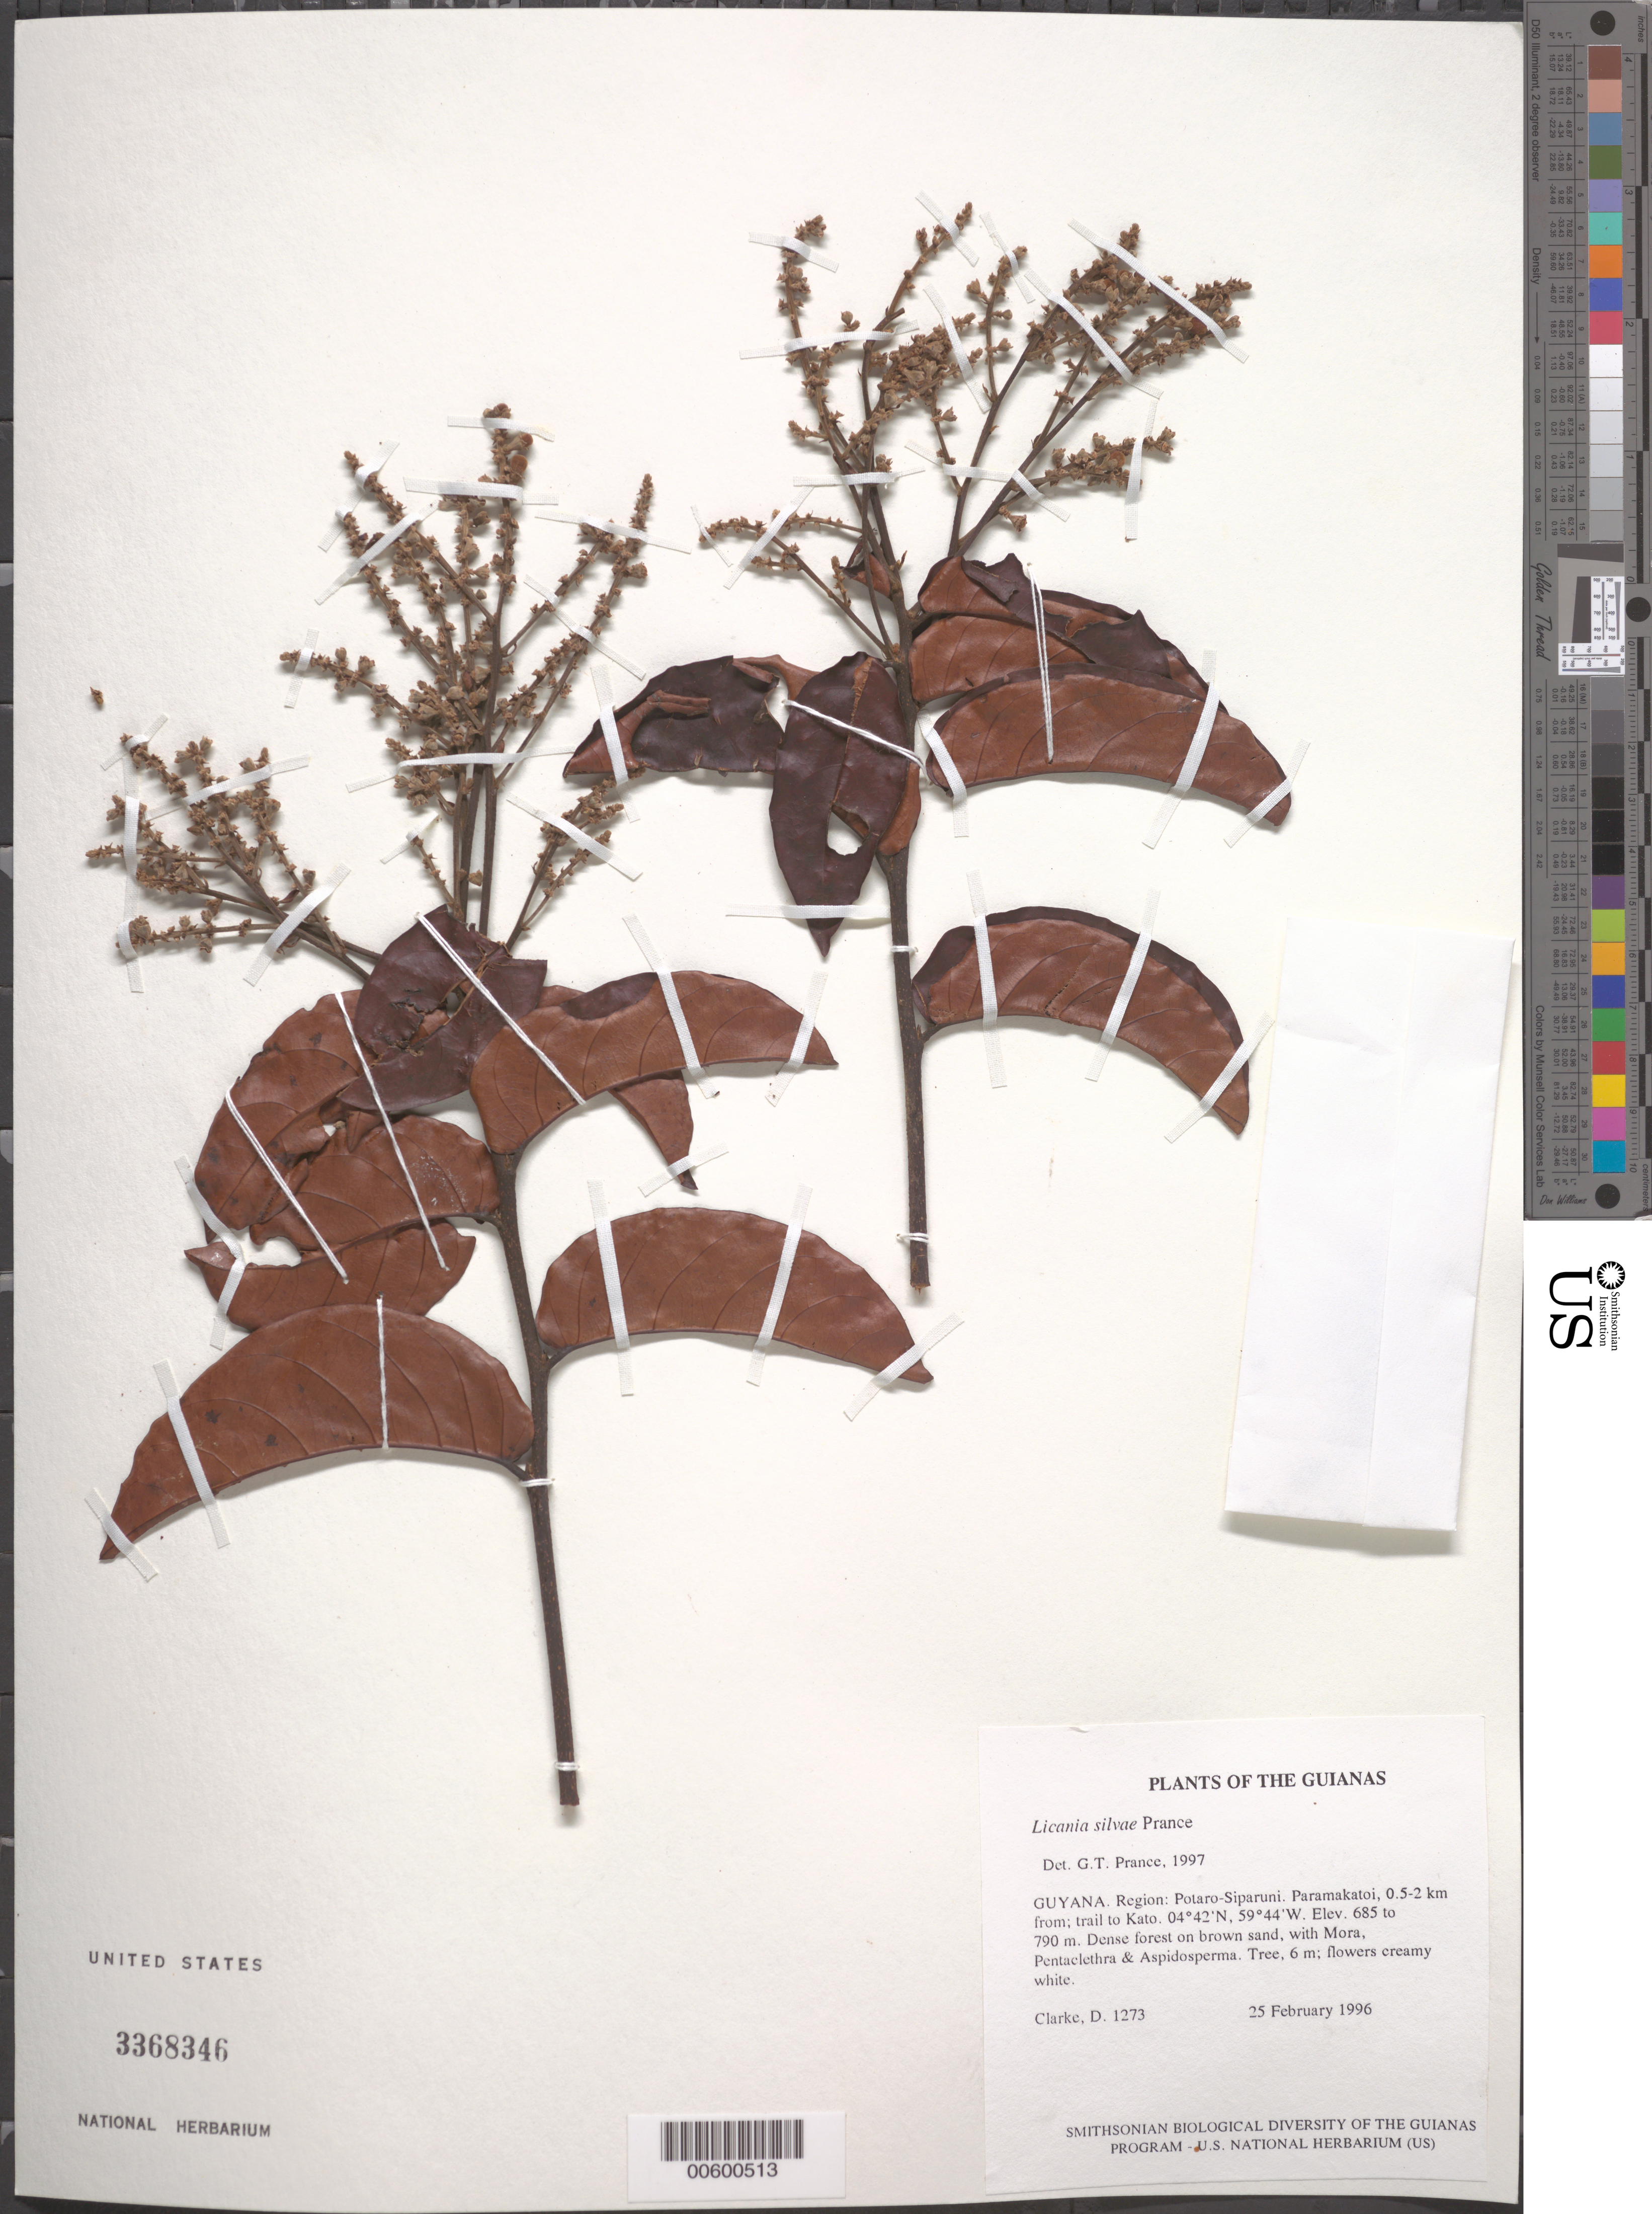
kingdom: Plantae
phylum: Tracheophyta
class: Magnoliopsida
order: Malpighiales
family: Chrysobalanaceae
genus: Licania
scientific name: Licania silvae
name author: Prance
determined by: Prance, G. T.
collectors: H. D. Clarke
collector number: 1273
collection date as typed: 25 February 1996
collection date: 1996-02-25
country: Guyana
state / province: Potaro-Siparuni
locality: Paramakatoi, 0.5-2 km from; trail to Kato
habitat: Dense forest on brown sand, with Mora, Pentaclethra & Aspidosperma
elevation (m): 685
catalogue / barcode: US 3368346